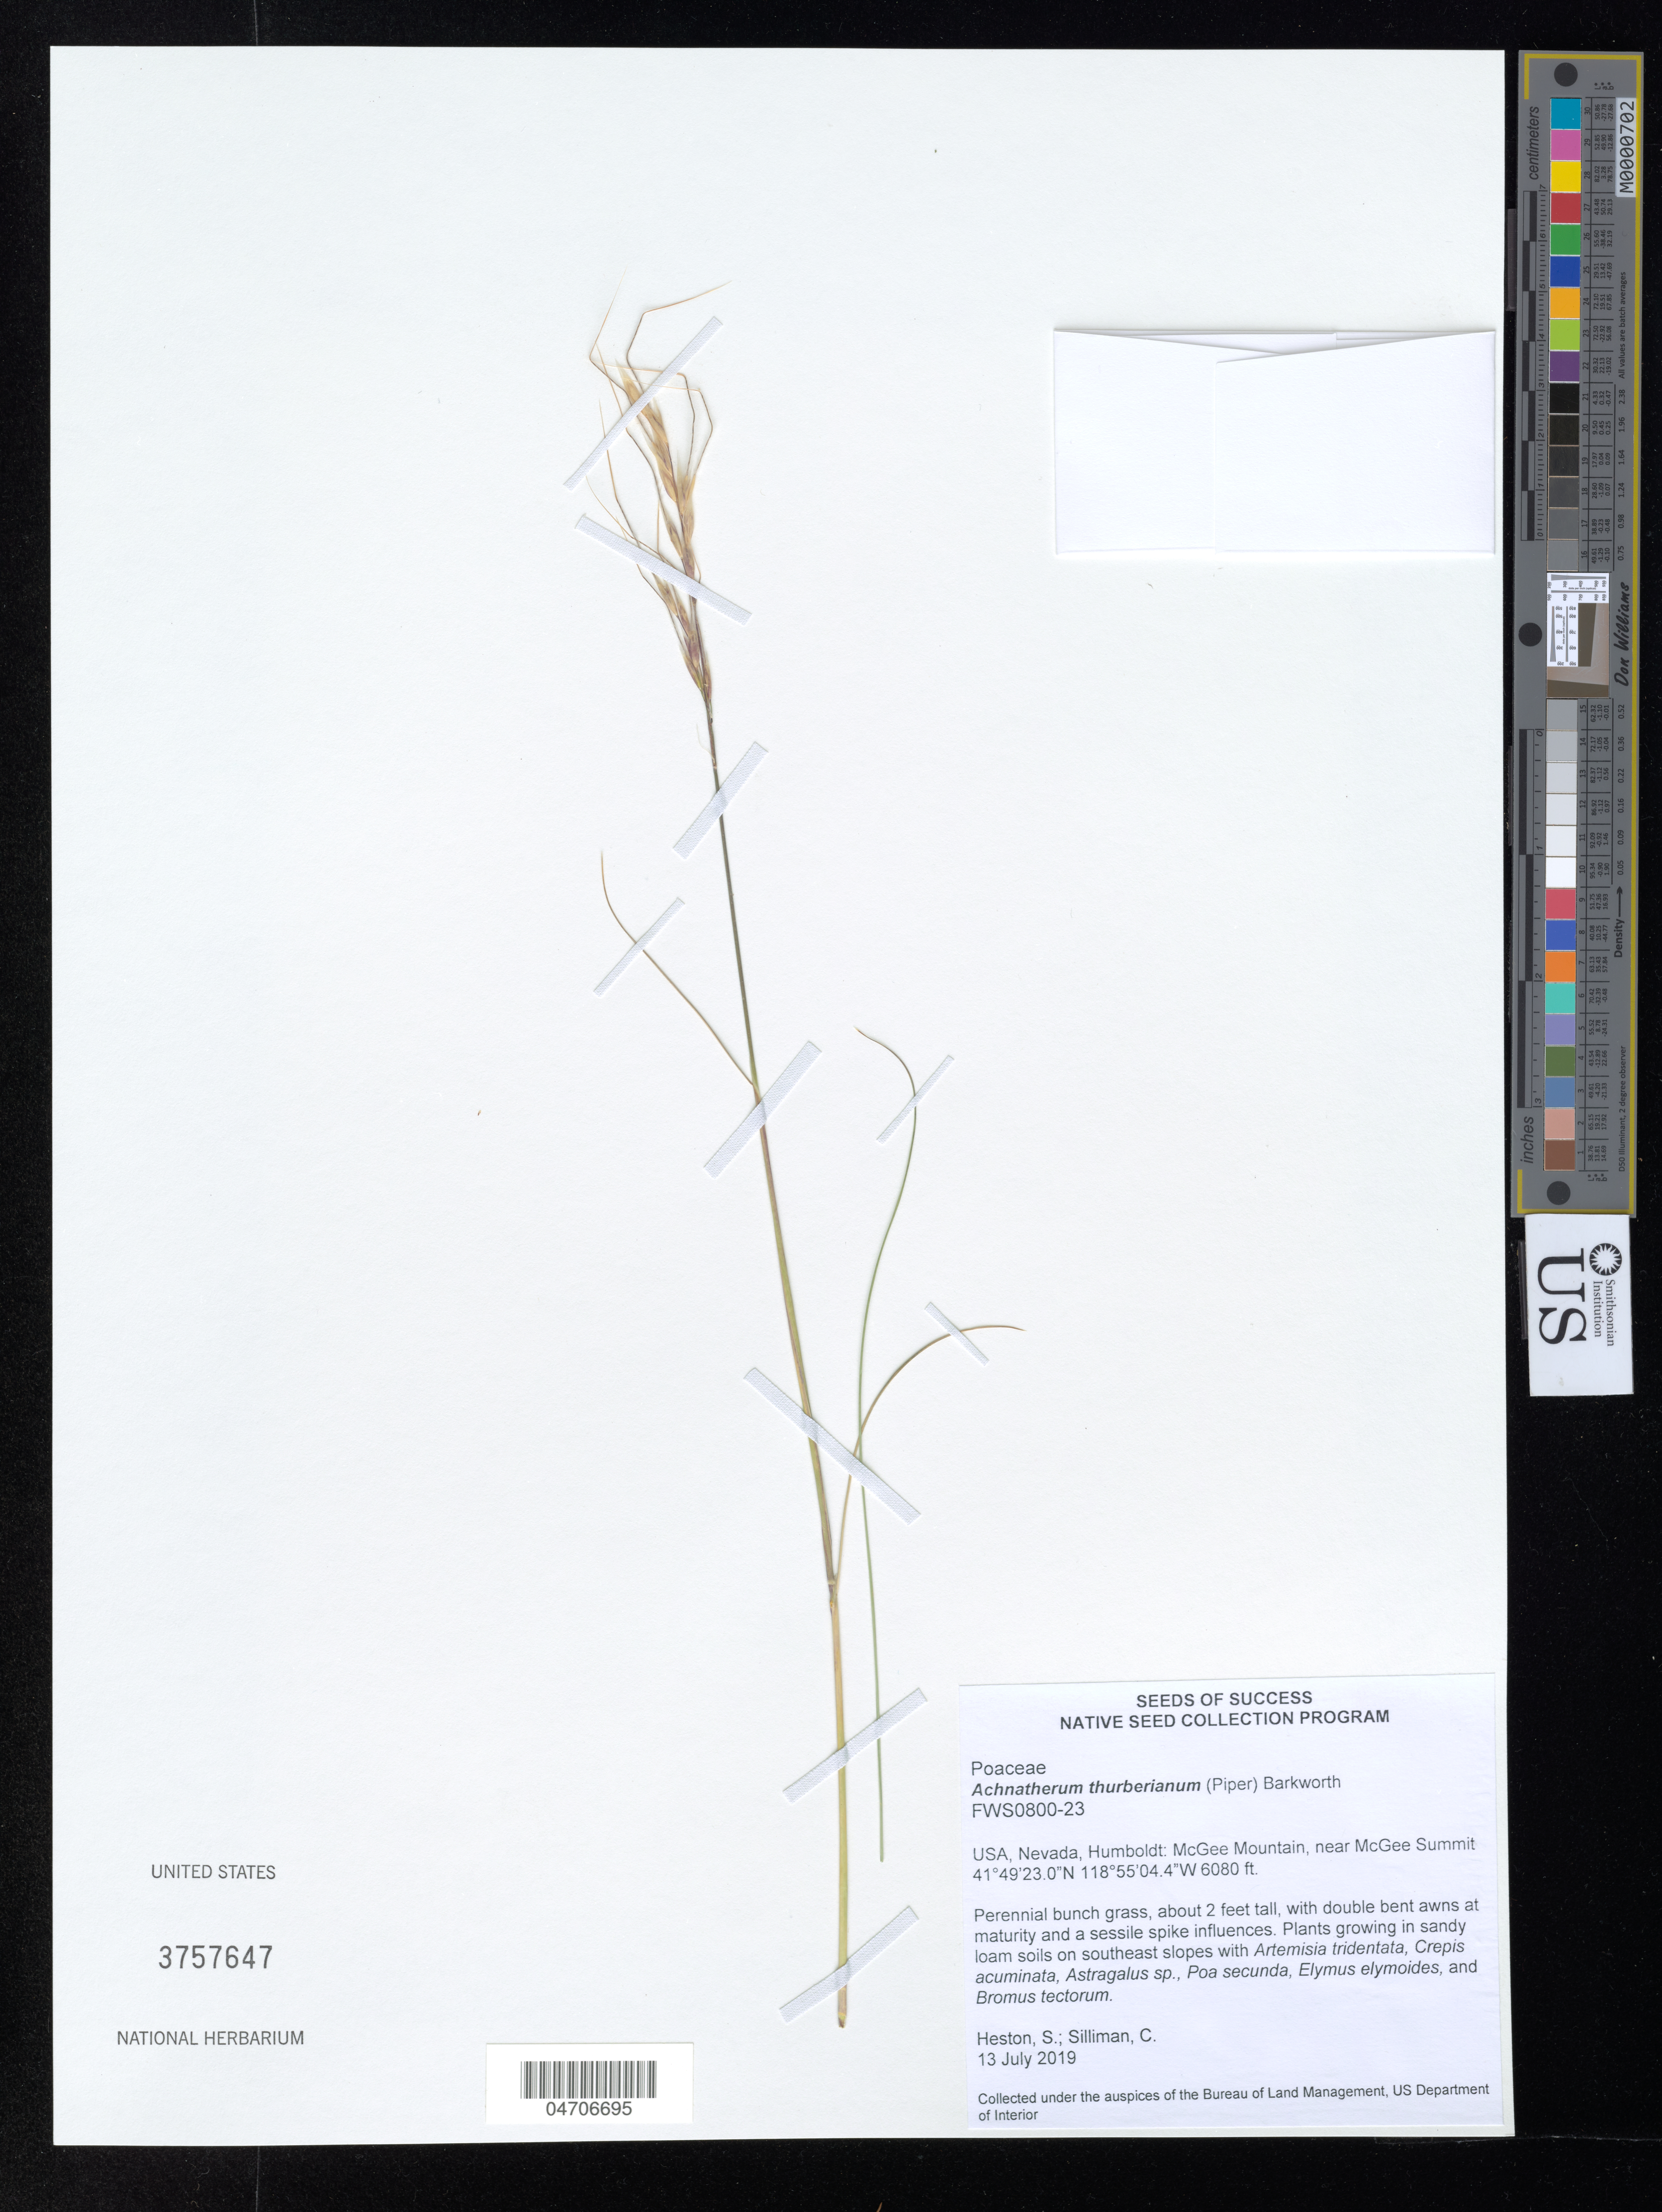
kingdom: Plantae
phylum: Tracheophyta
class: Liliopsida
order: Poales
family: Poaceae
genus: Achnatherum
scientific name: Achnatherum thurberianum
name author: (Piper) Barkworth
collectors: S. Heston & C. Silliman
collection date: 2019-07-13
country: United States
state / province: Nevada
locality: Humboldt: McGee Mountain, near McGee Summit.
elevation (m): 1853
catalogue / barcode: US 3757647